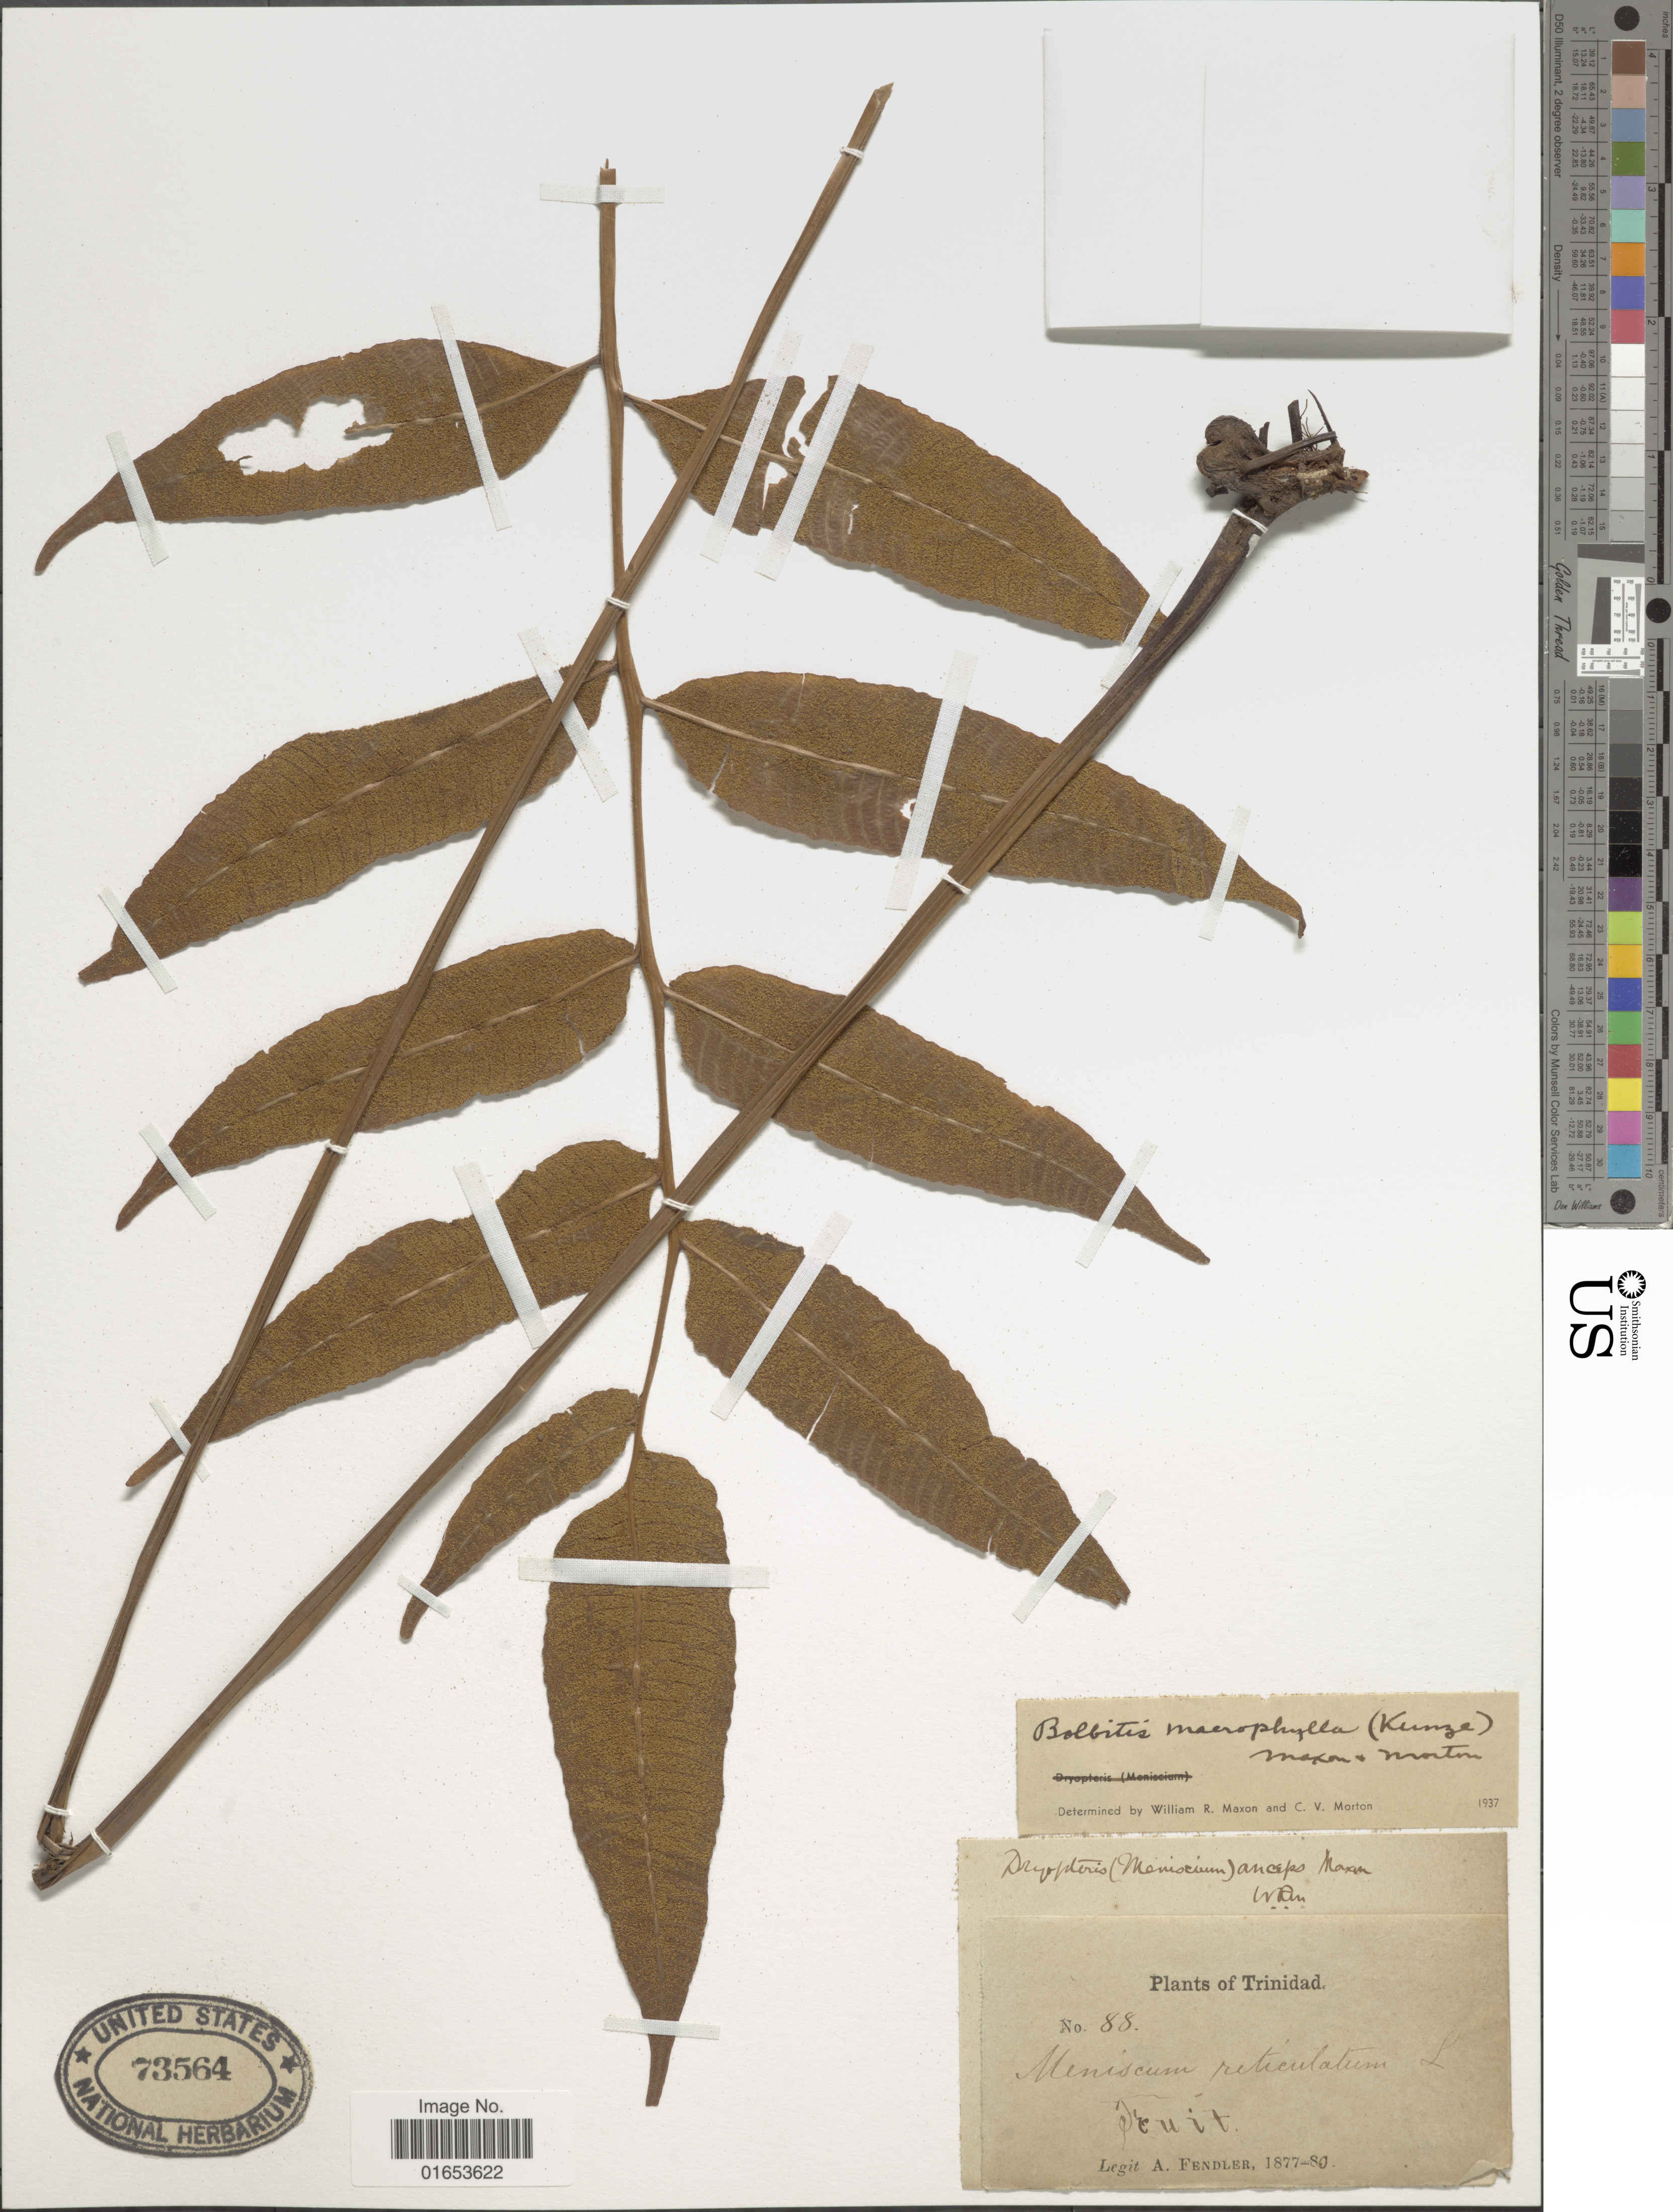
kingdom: Plantae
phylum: Tracheophyta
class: Polypodiopsida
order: Polypodiales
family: Thelypteridaceae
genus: Meniscium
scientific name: Meniscium macrophyllum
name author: Kunze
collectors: A. Fendler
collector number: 88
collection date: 1877/1880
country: Trinidad and Tobago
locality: Trinidad. Teuit [interpreted]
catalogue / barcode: US 73564